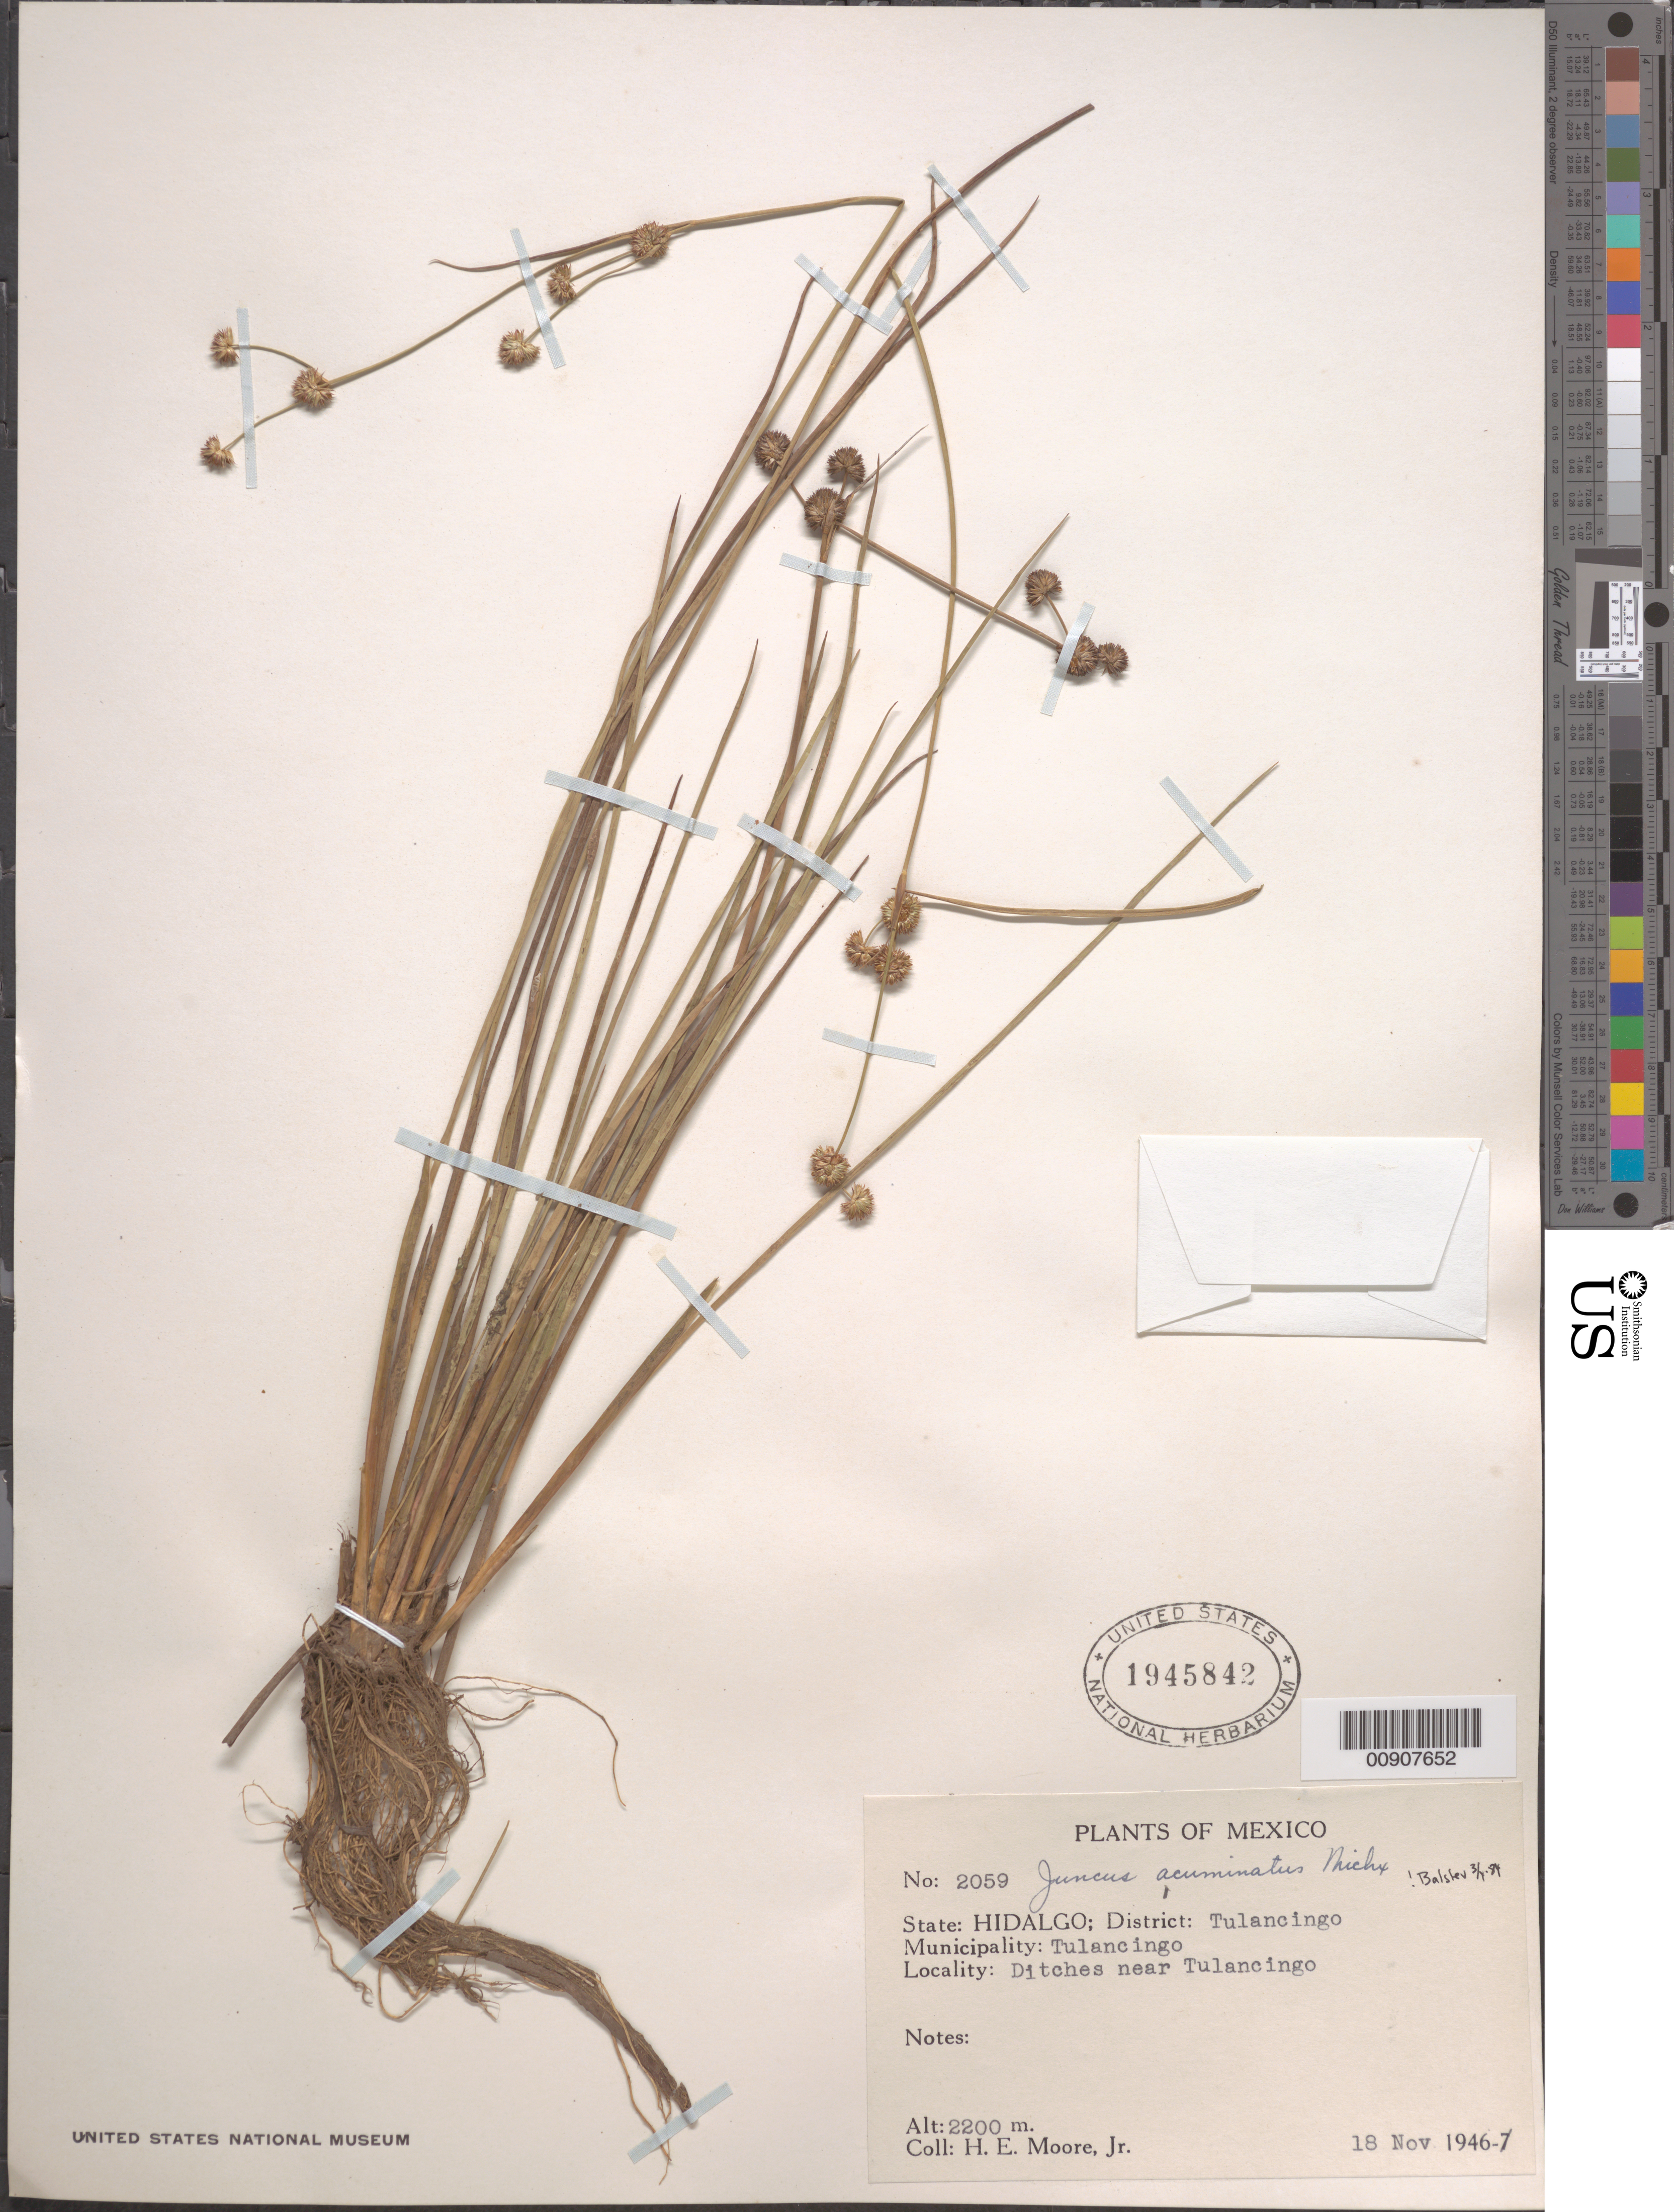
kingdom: Plantae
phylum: Tracheophyta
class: Liliopsida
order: Poales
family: Juncaceae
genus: Juncus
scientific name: Juncus acuminatus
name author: Michx.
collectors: H. E. Moore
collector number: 2059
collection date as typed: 18 Nov 1946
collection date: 1946-11-18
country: Mexico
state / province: Hidalgo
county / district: Tulancingo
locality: State Hidalgo, District Tulancingo, Municipality Tulancingo: Ditches near Tulancingo.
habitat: Ditches.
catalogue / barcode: US 1945842